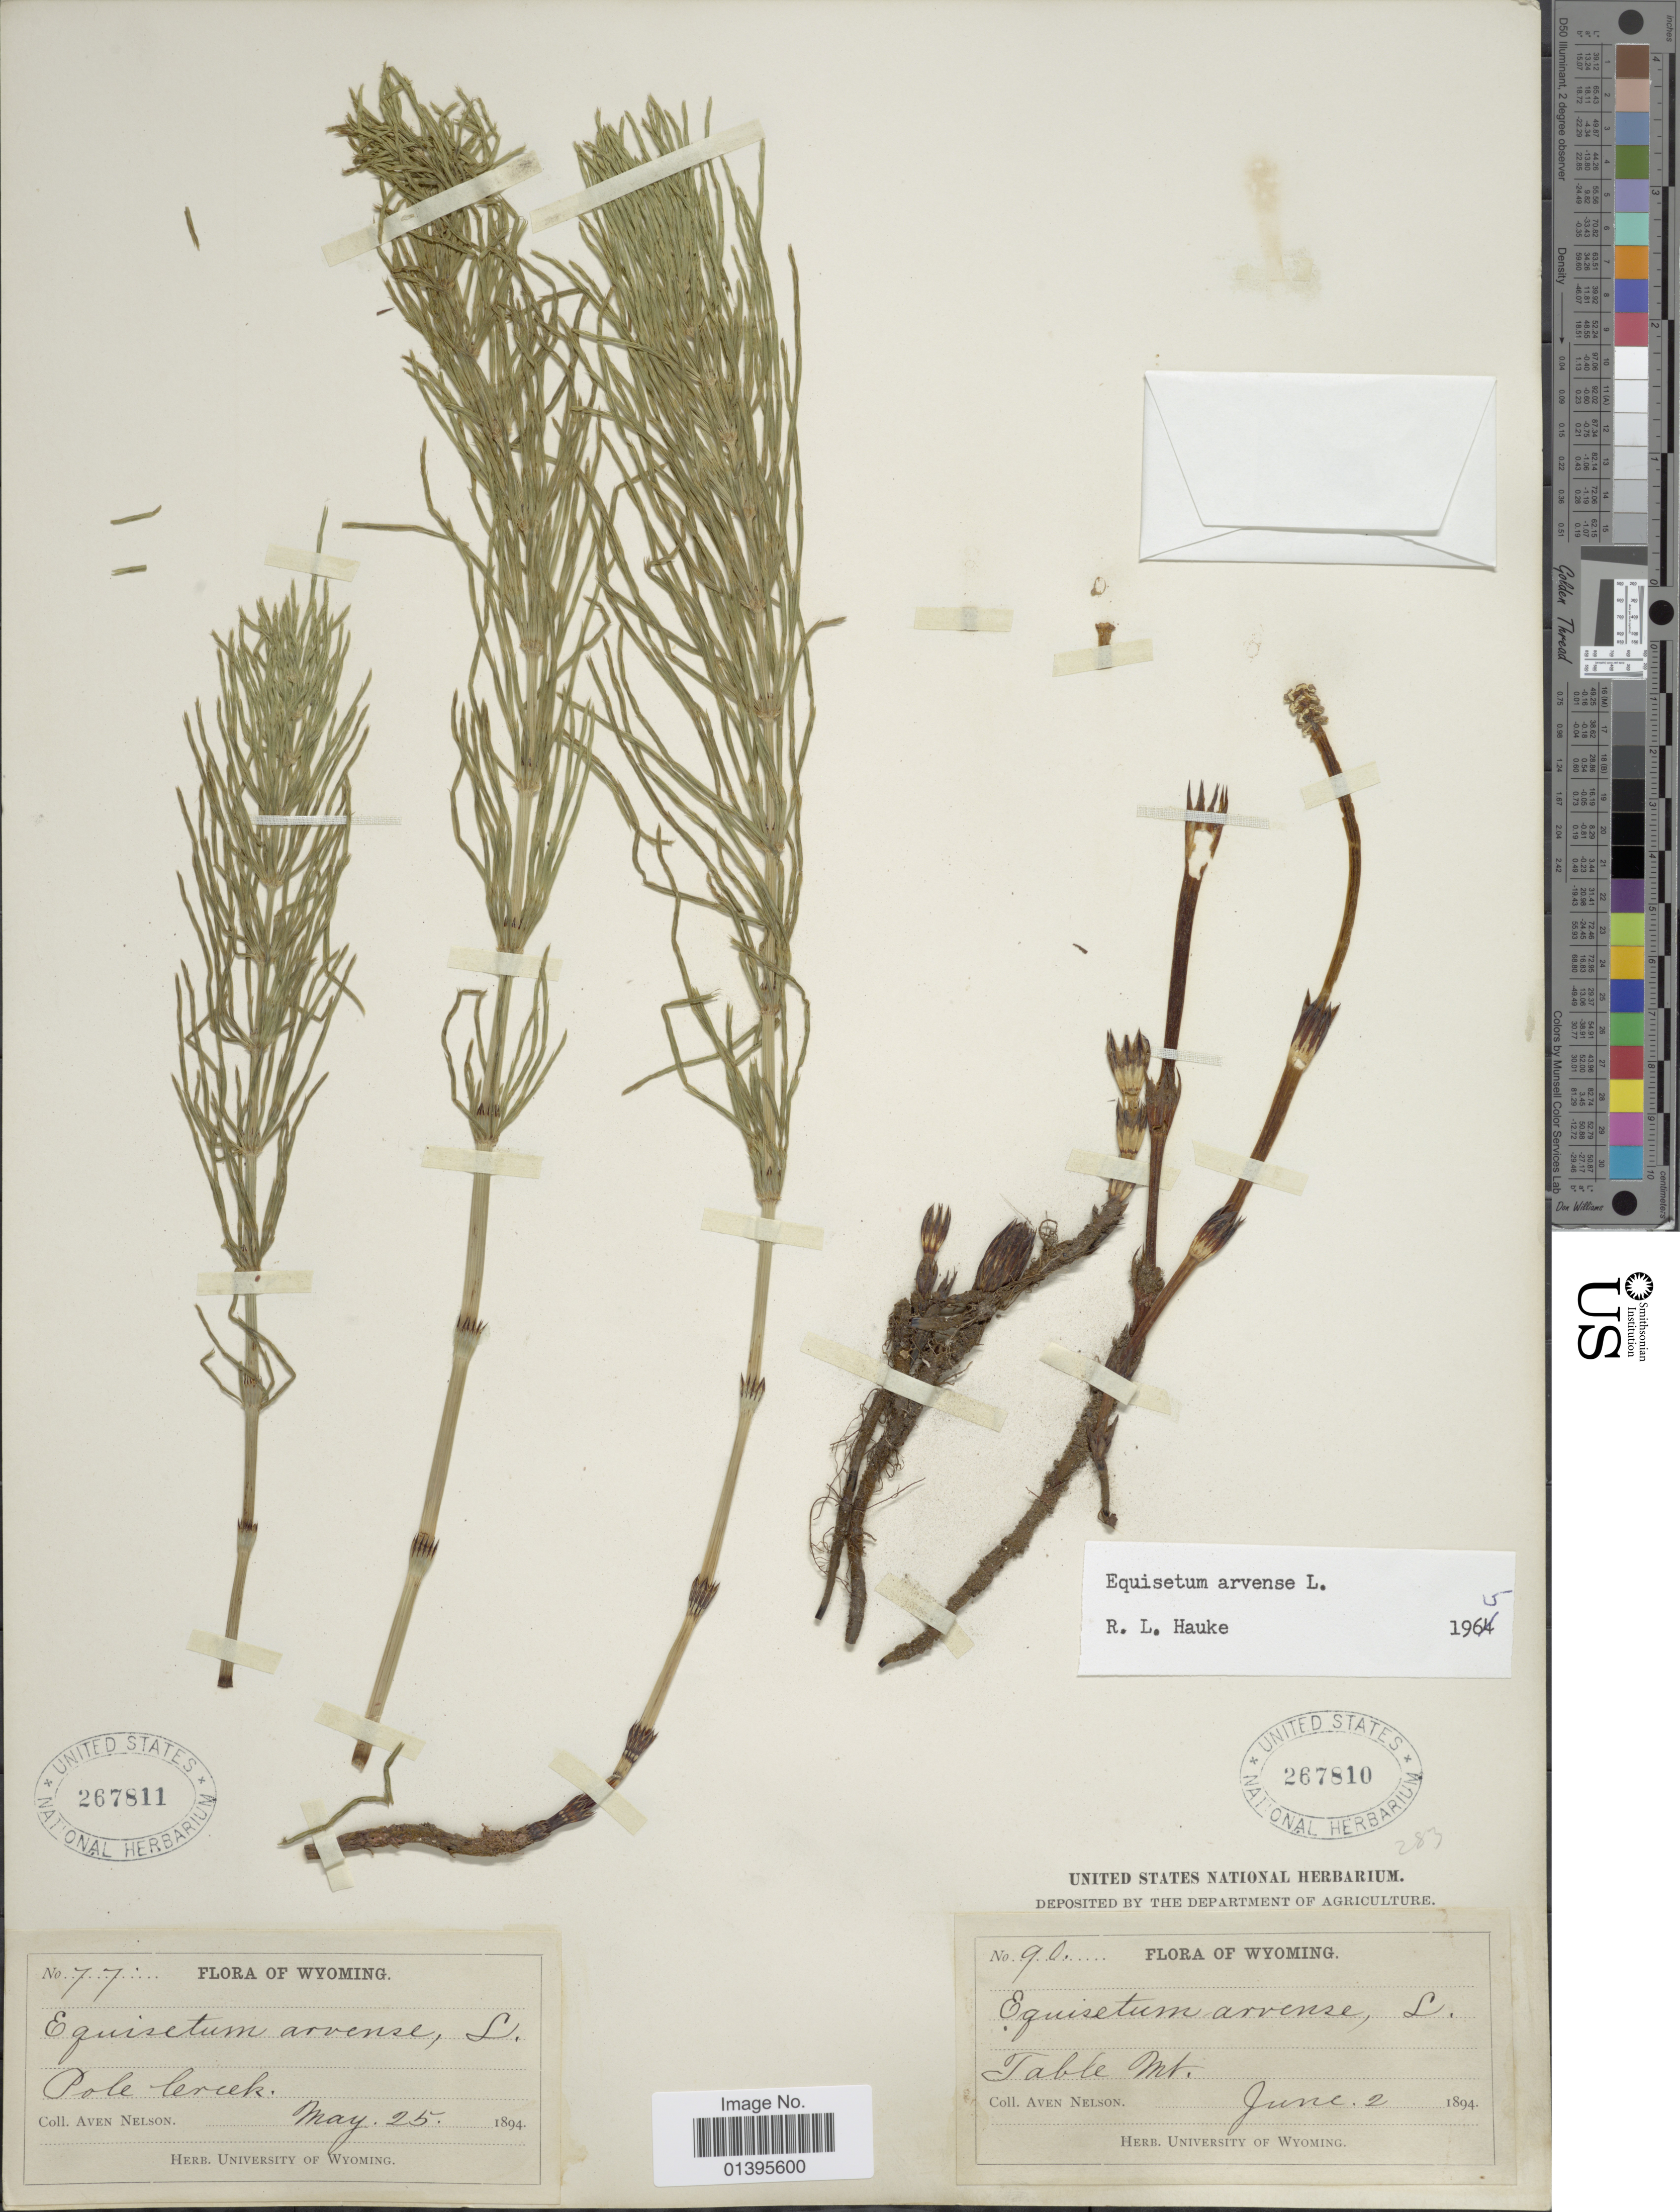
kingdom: Plantae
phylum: Tracheophyta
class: Polypodiopsida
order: Equisetales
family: Equisetaceae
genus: Equisetum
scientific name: Equisetum arvense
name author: L.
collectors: A. Nelson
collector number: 77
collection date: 1894-05-25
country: United States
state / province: Wyoming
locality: Pole Creek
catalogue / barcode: US 267811-2